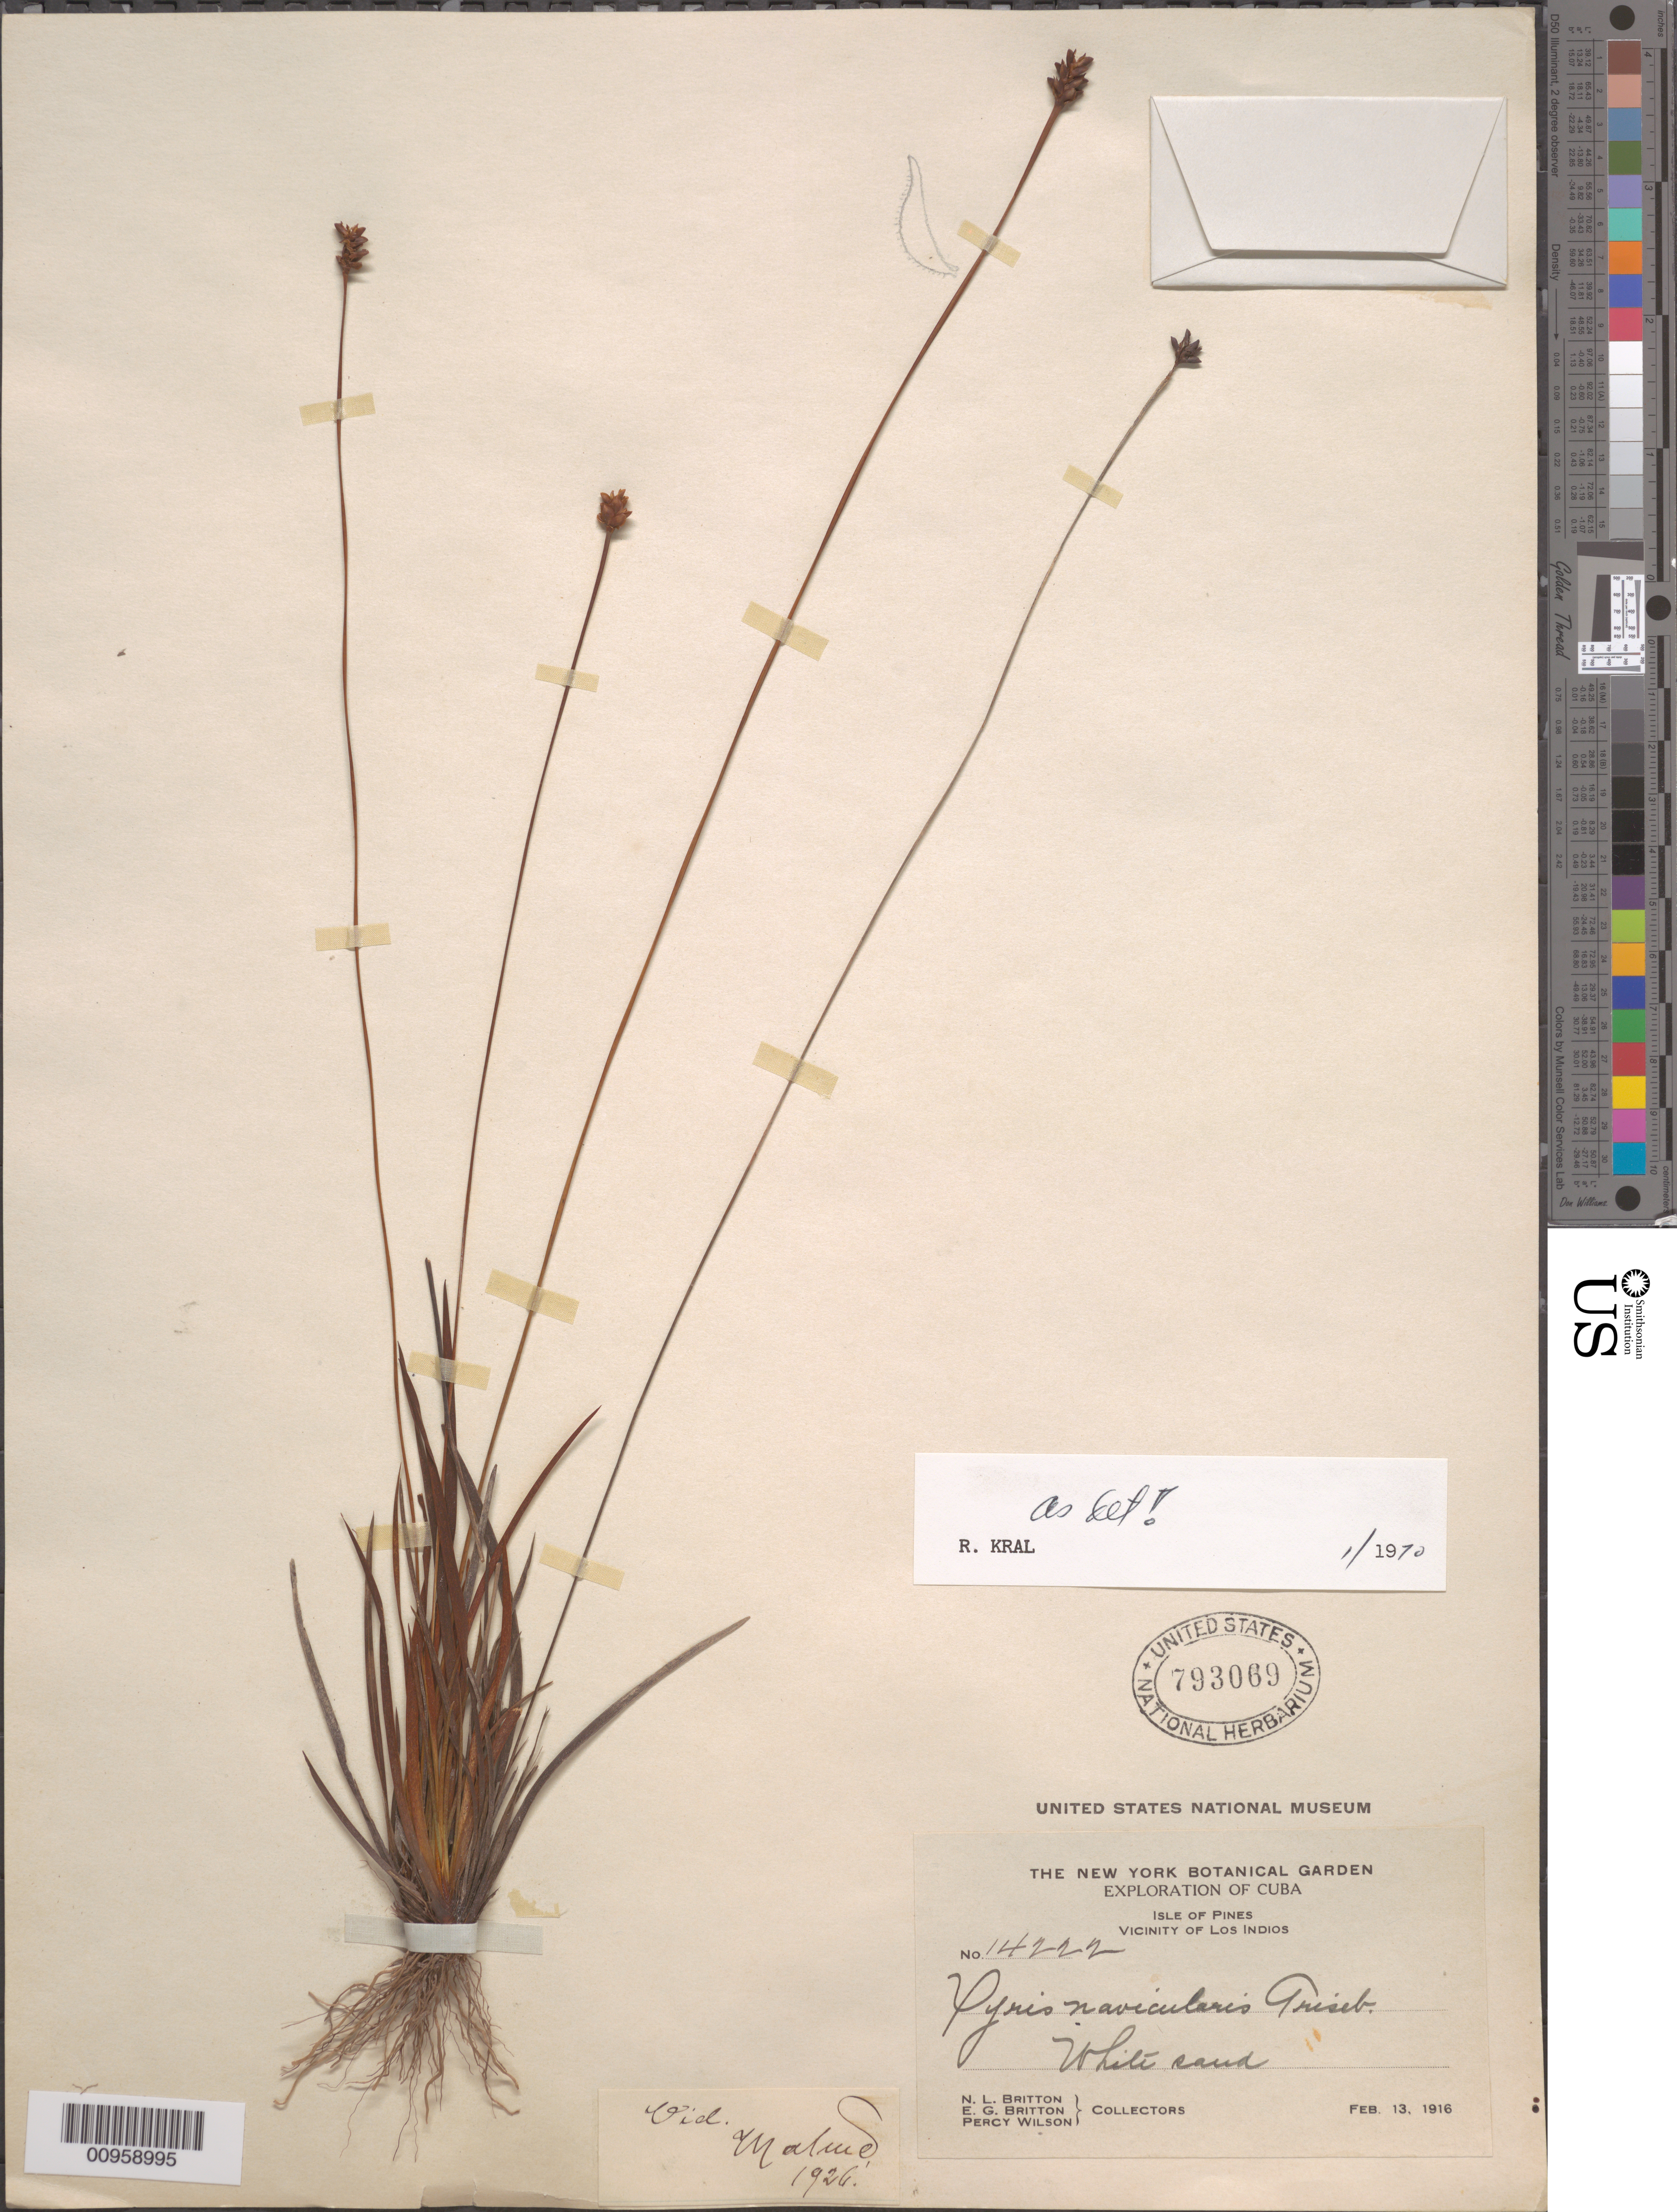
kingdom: Plantae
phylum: Tracheophyta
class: Liliopsida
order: Poales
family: Xyridaceae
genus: Xyris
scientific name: Xyris navicularis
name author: Griseb.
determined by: Kral, Robert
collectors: N. Britton, E. G. Britton & P. Wilson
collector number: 14222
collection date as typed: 13 Feb 1916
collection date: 1916-02-13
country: Cuba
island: Isla de la Juventud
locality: Vicinity of Los Indios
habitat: White sand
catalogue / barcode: US 793069